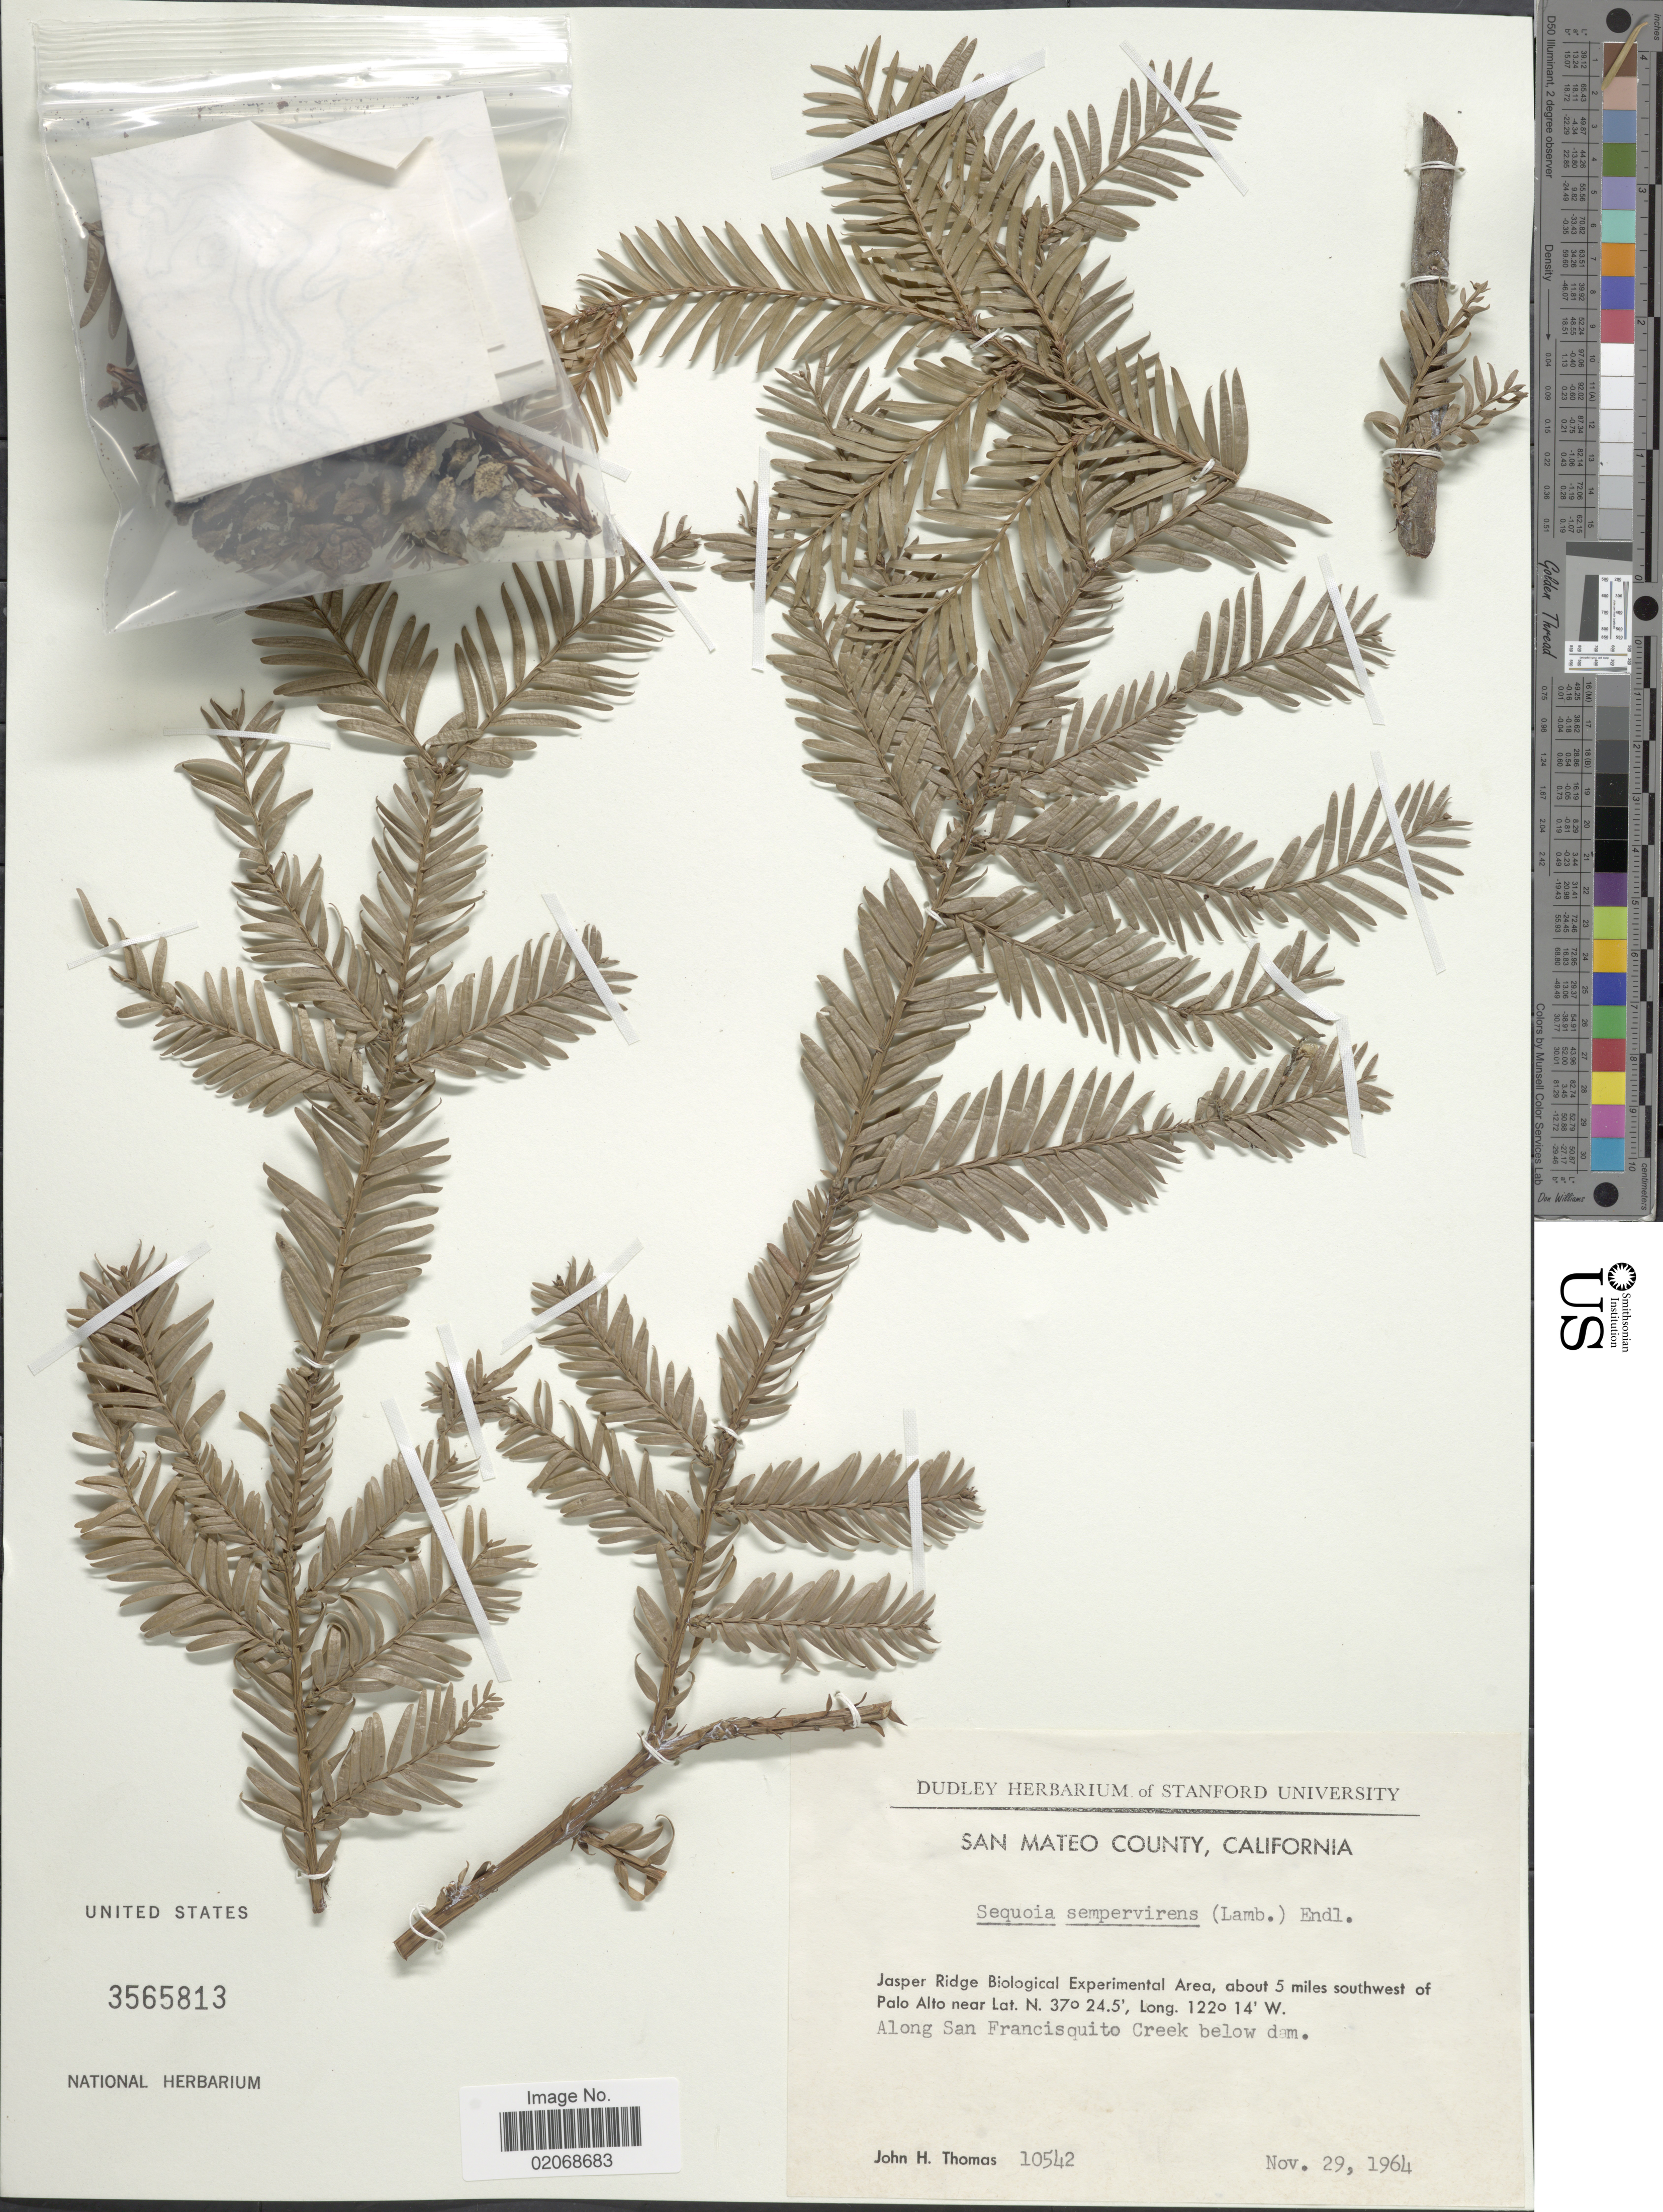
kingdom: Plantae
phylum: Tracheophyta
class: Pinopsida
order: Pinales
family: Cupressaceae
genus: Sequoia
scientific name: Sequoia sempervirens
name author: (D. Don) Endl.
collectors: J. H. Thomas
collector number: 10542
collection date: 1964-11-29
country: United States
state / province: California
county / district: San Mateo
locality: San Mateo County, Jasper Rdige Biological Experimental Area, about 5 mies southwest of Palo Alto, Along San Francisquito Creek below dam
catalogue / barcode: US 3565813